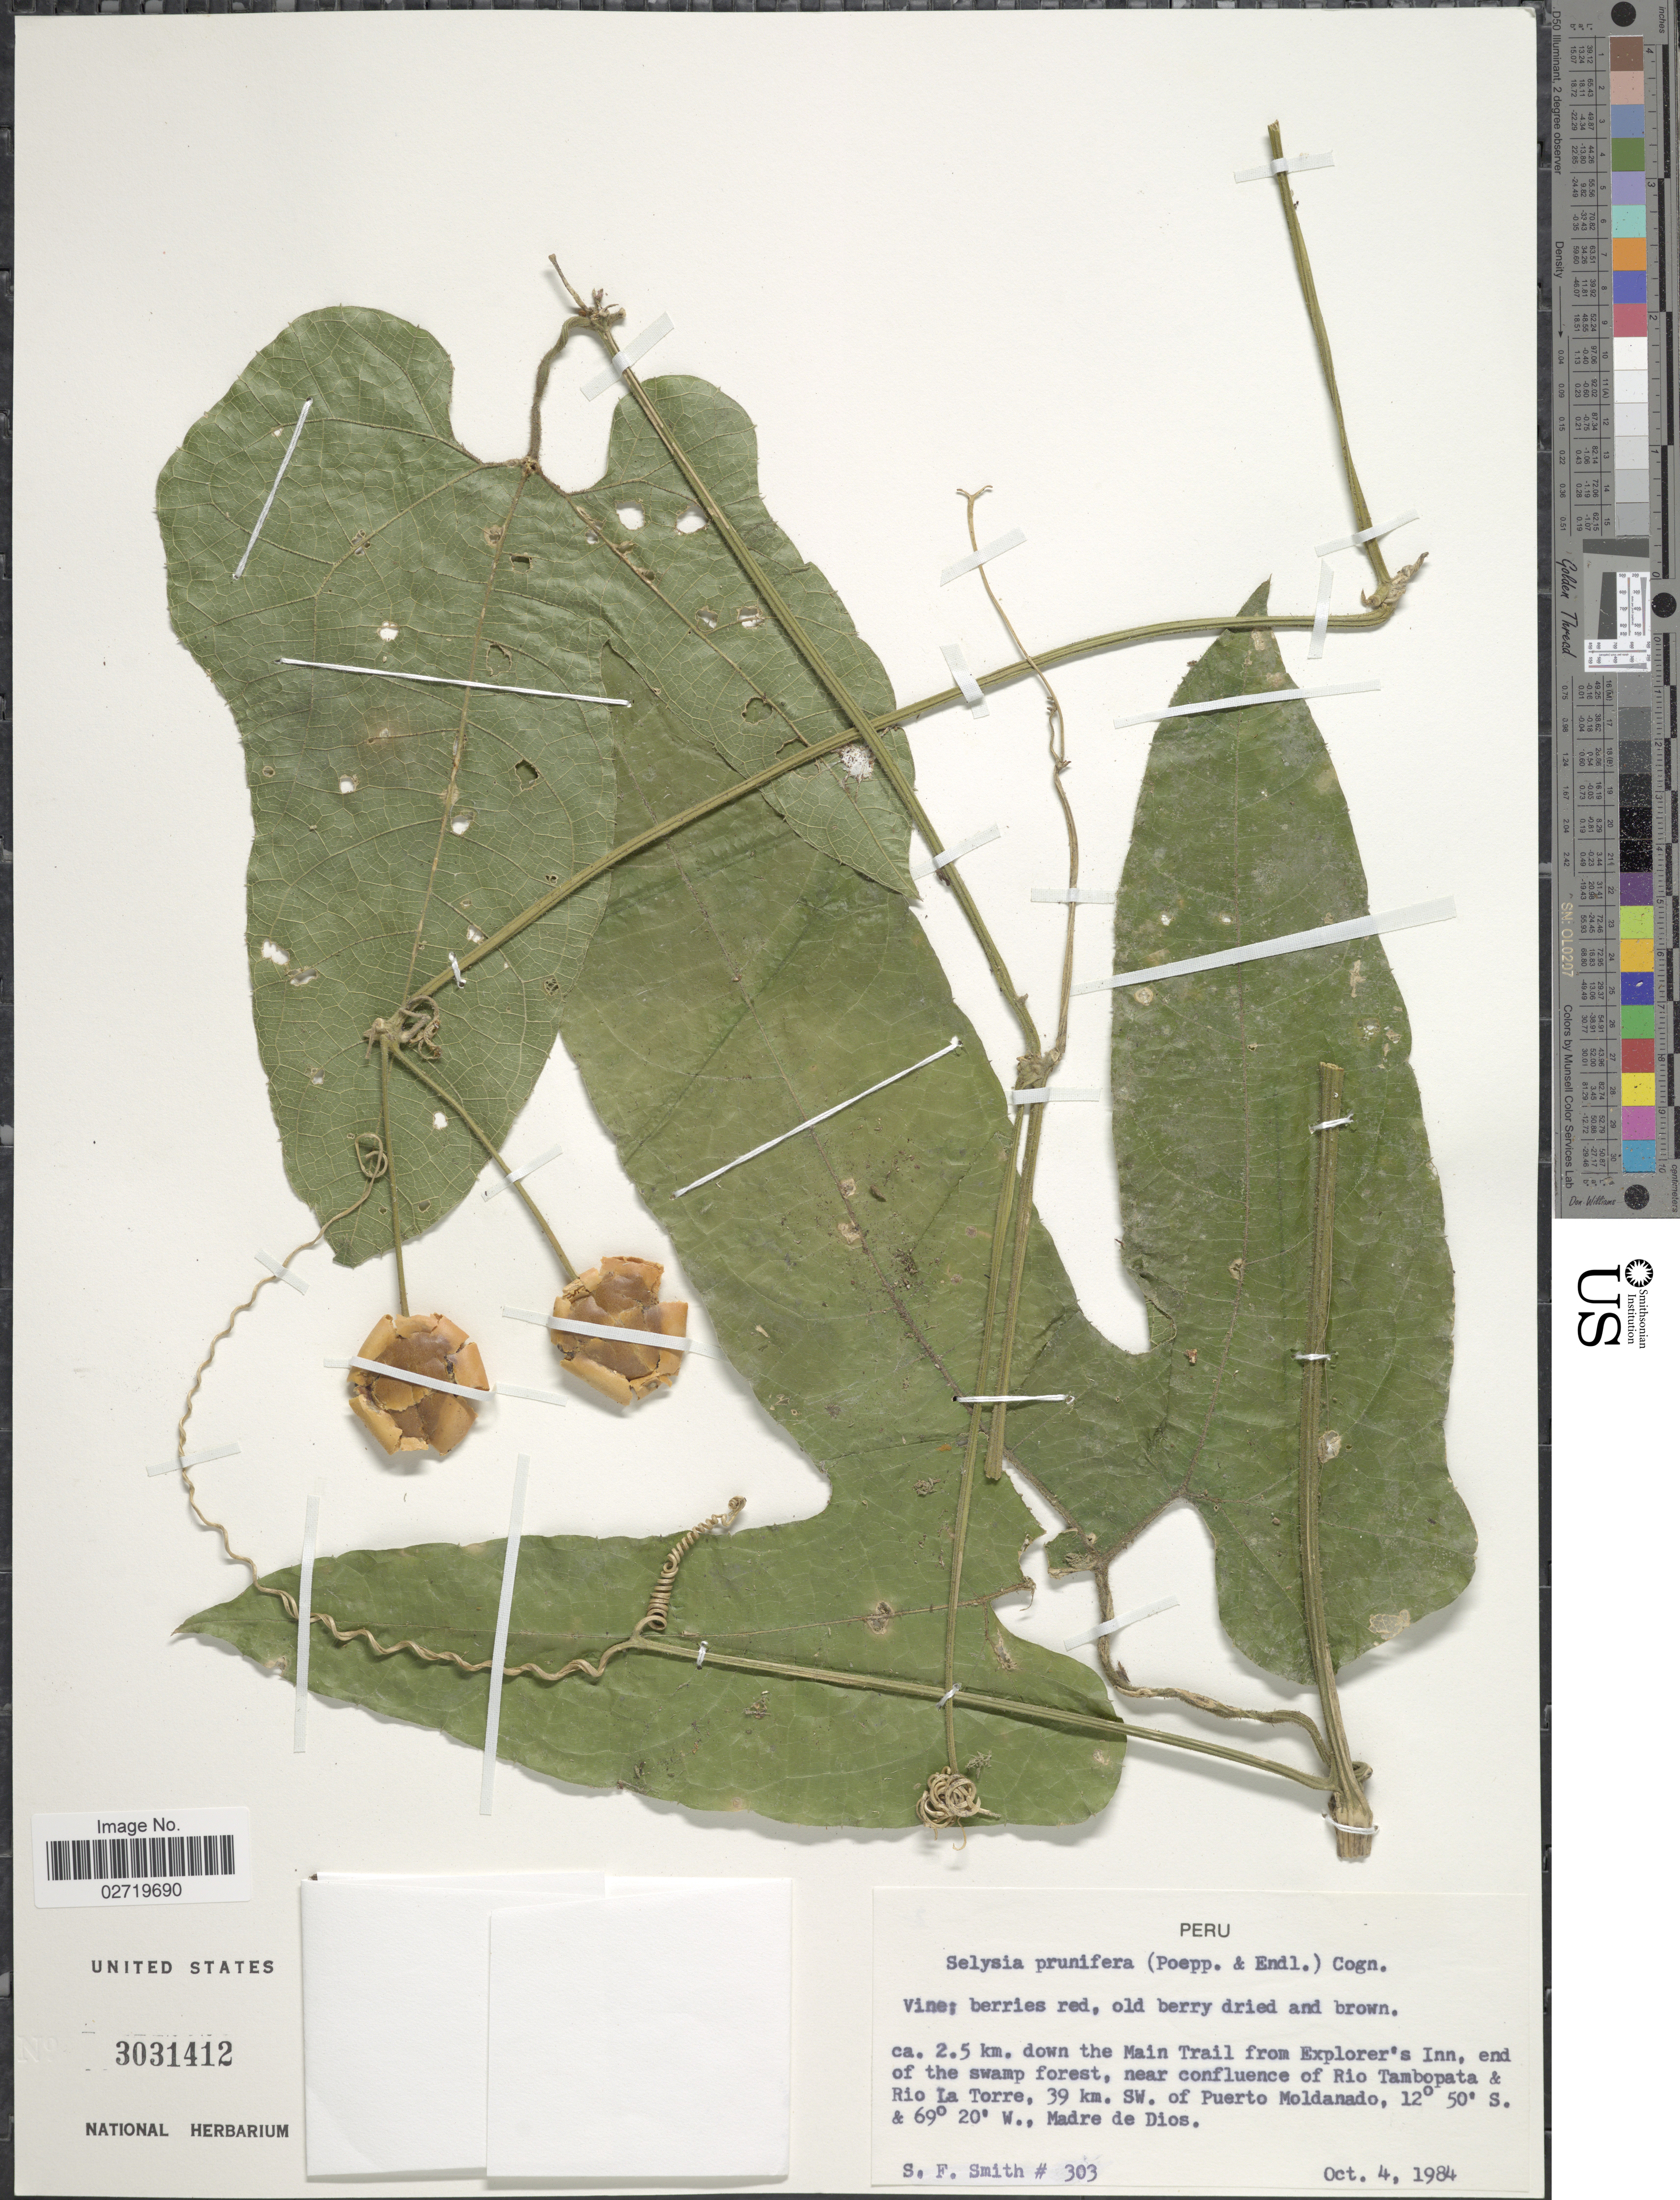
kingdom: Plantae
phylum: Tracheophyta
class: Magnoliopsida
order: Cucurbitales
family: Cucurbitaceae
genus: Selysia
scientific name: Selysia prunifera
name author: (Poepp. & Endl.) Cogn.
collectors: S.F. Smith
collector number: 303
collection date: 1984-10-04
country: Peru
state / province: Madre de Dios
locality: Ca. 2.5 km. down the Main Trail from Explorer's Inn, end of the swamp forest, near confluence of Rio Tambopata & Rio La Torre, 39 km. SW. of Puerto Moldanado.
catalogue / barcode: US 3031412